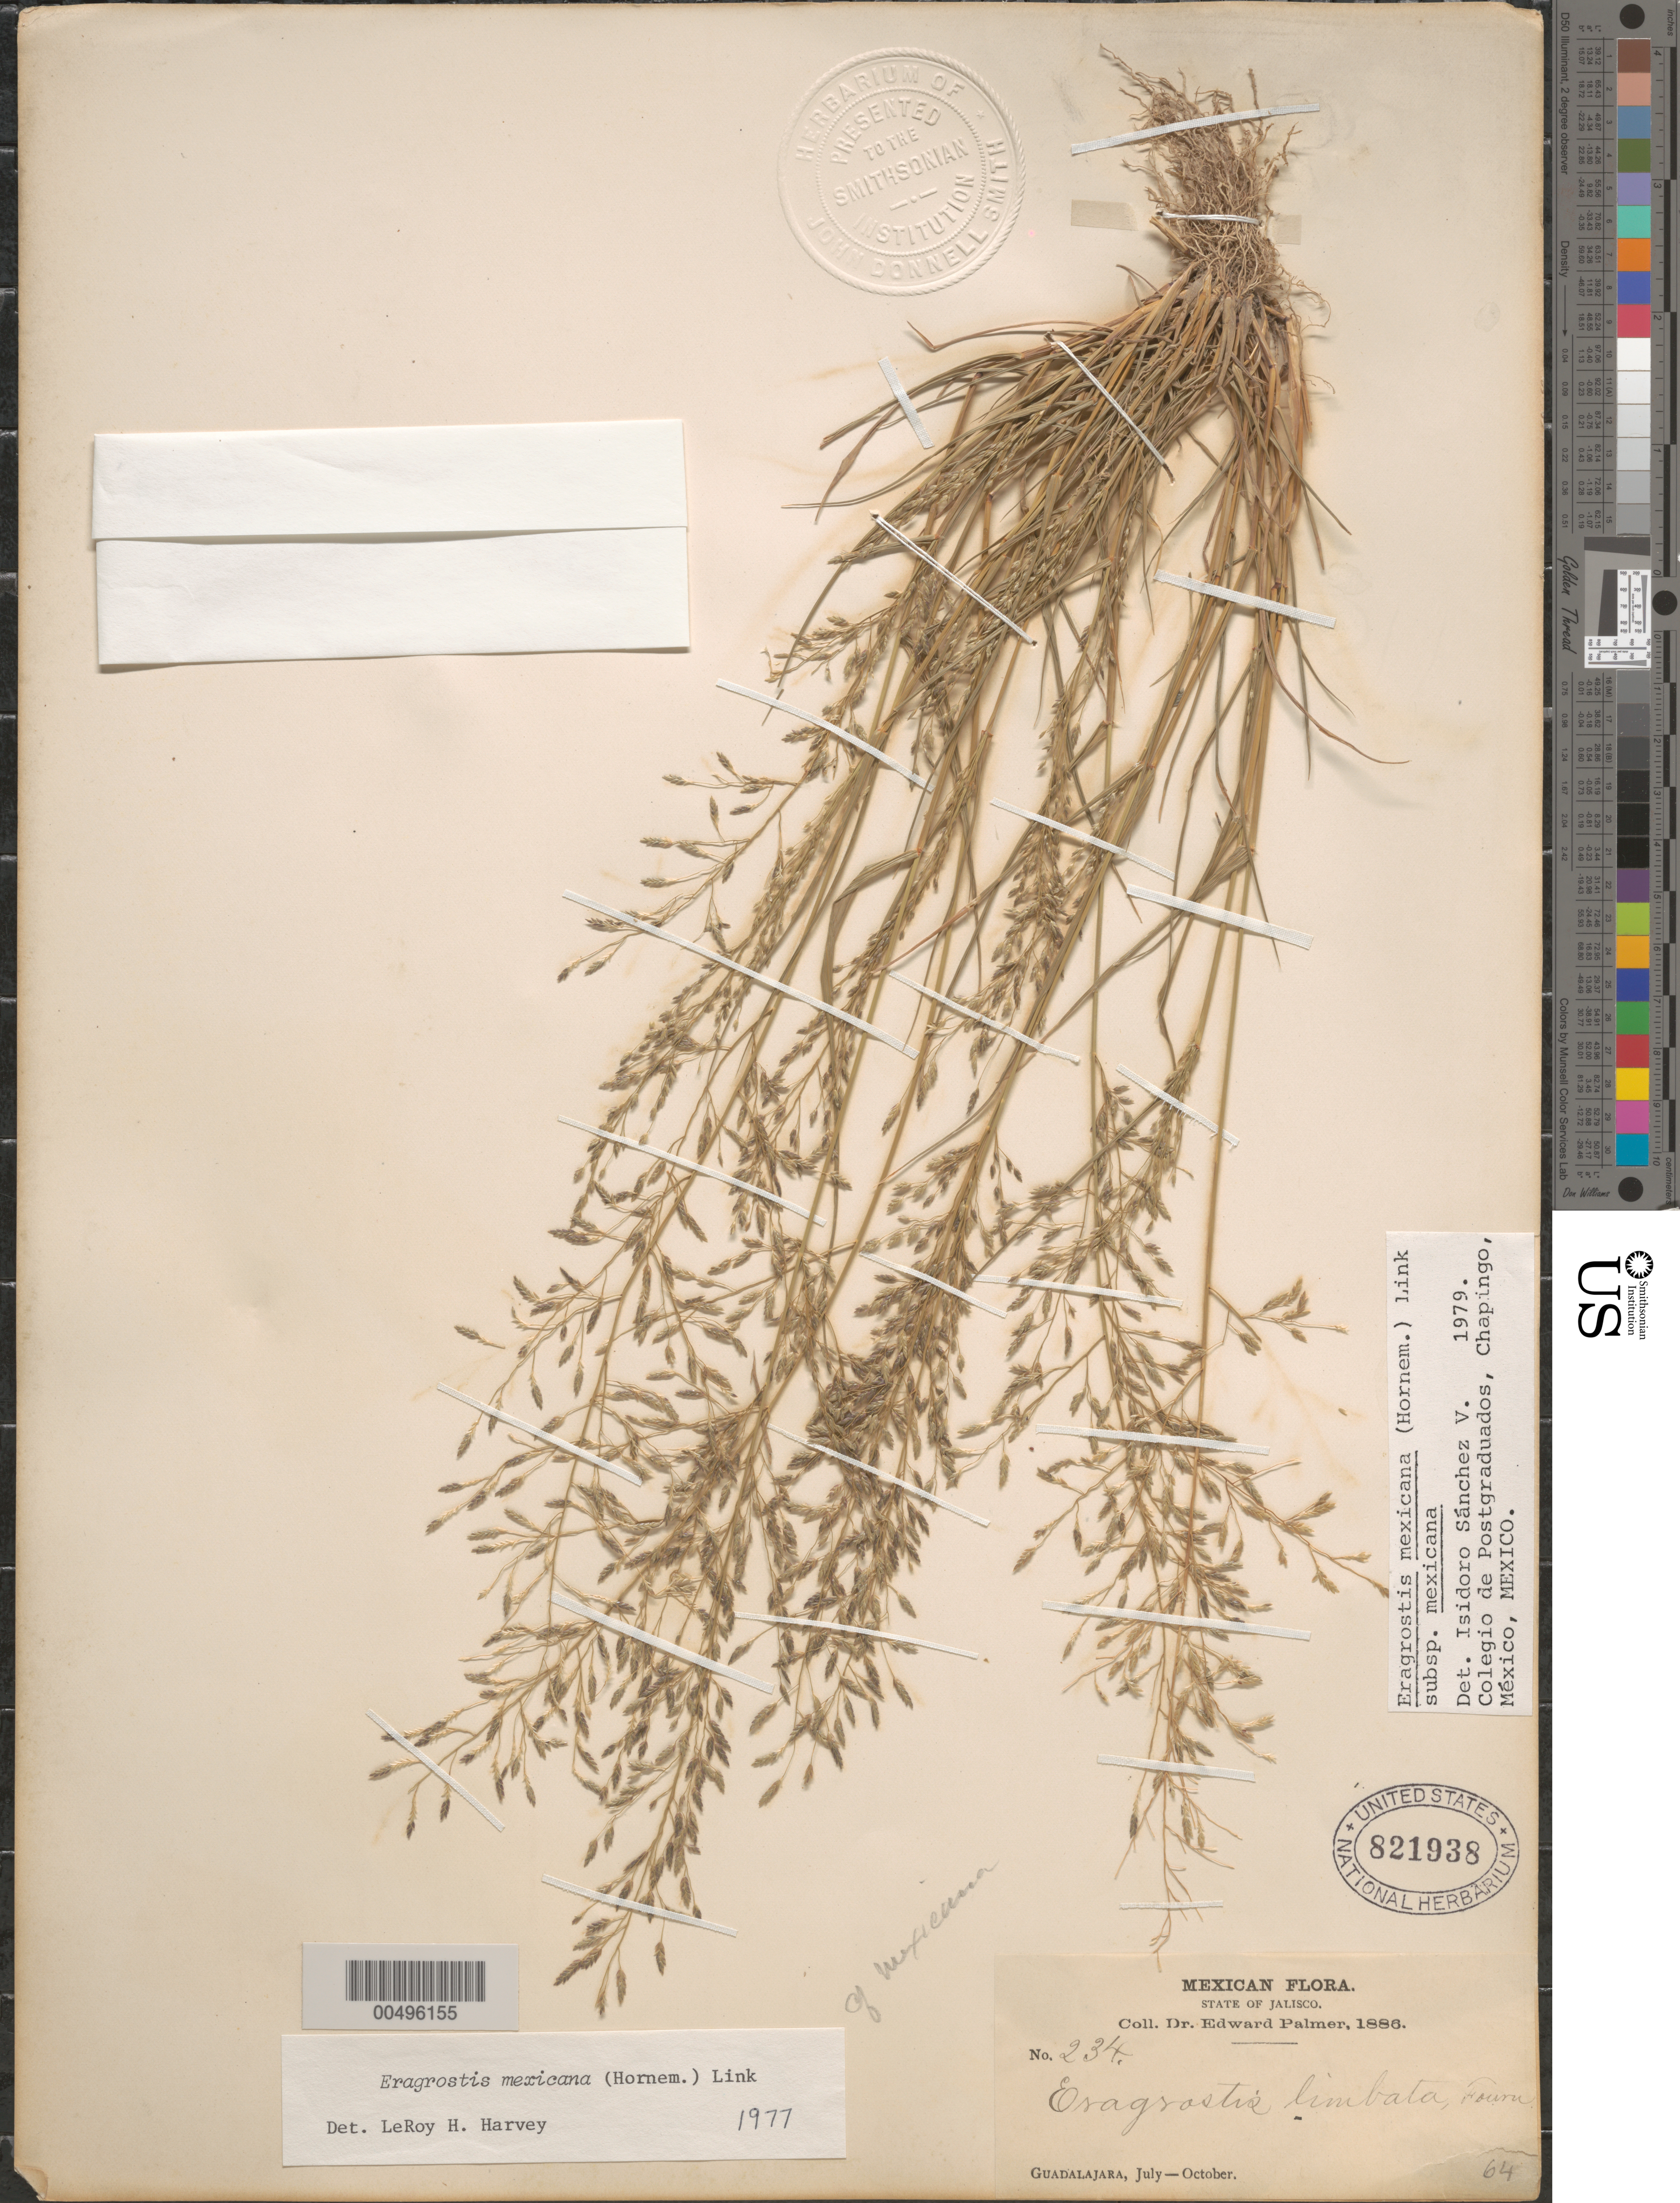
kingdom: Plantae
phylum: Tracheophyta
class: Liliopsida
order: Poales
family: Poaceae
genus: Eragrostis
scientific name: Eragrostis mexicana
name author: (Hornem.) Link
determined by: Sánchez Vega, I. M.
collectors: E. Palmer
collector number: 234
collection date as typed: Jul 1886 to Oct 1886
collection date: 1886-07/1886-10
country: Mexico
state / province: Jalisco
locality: Guadalajara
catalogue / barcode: US 821938